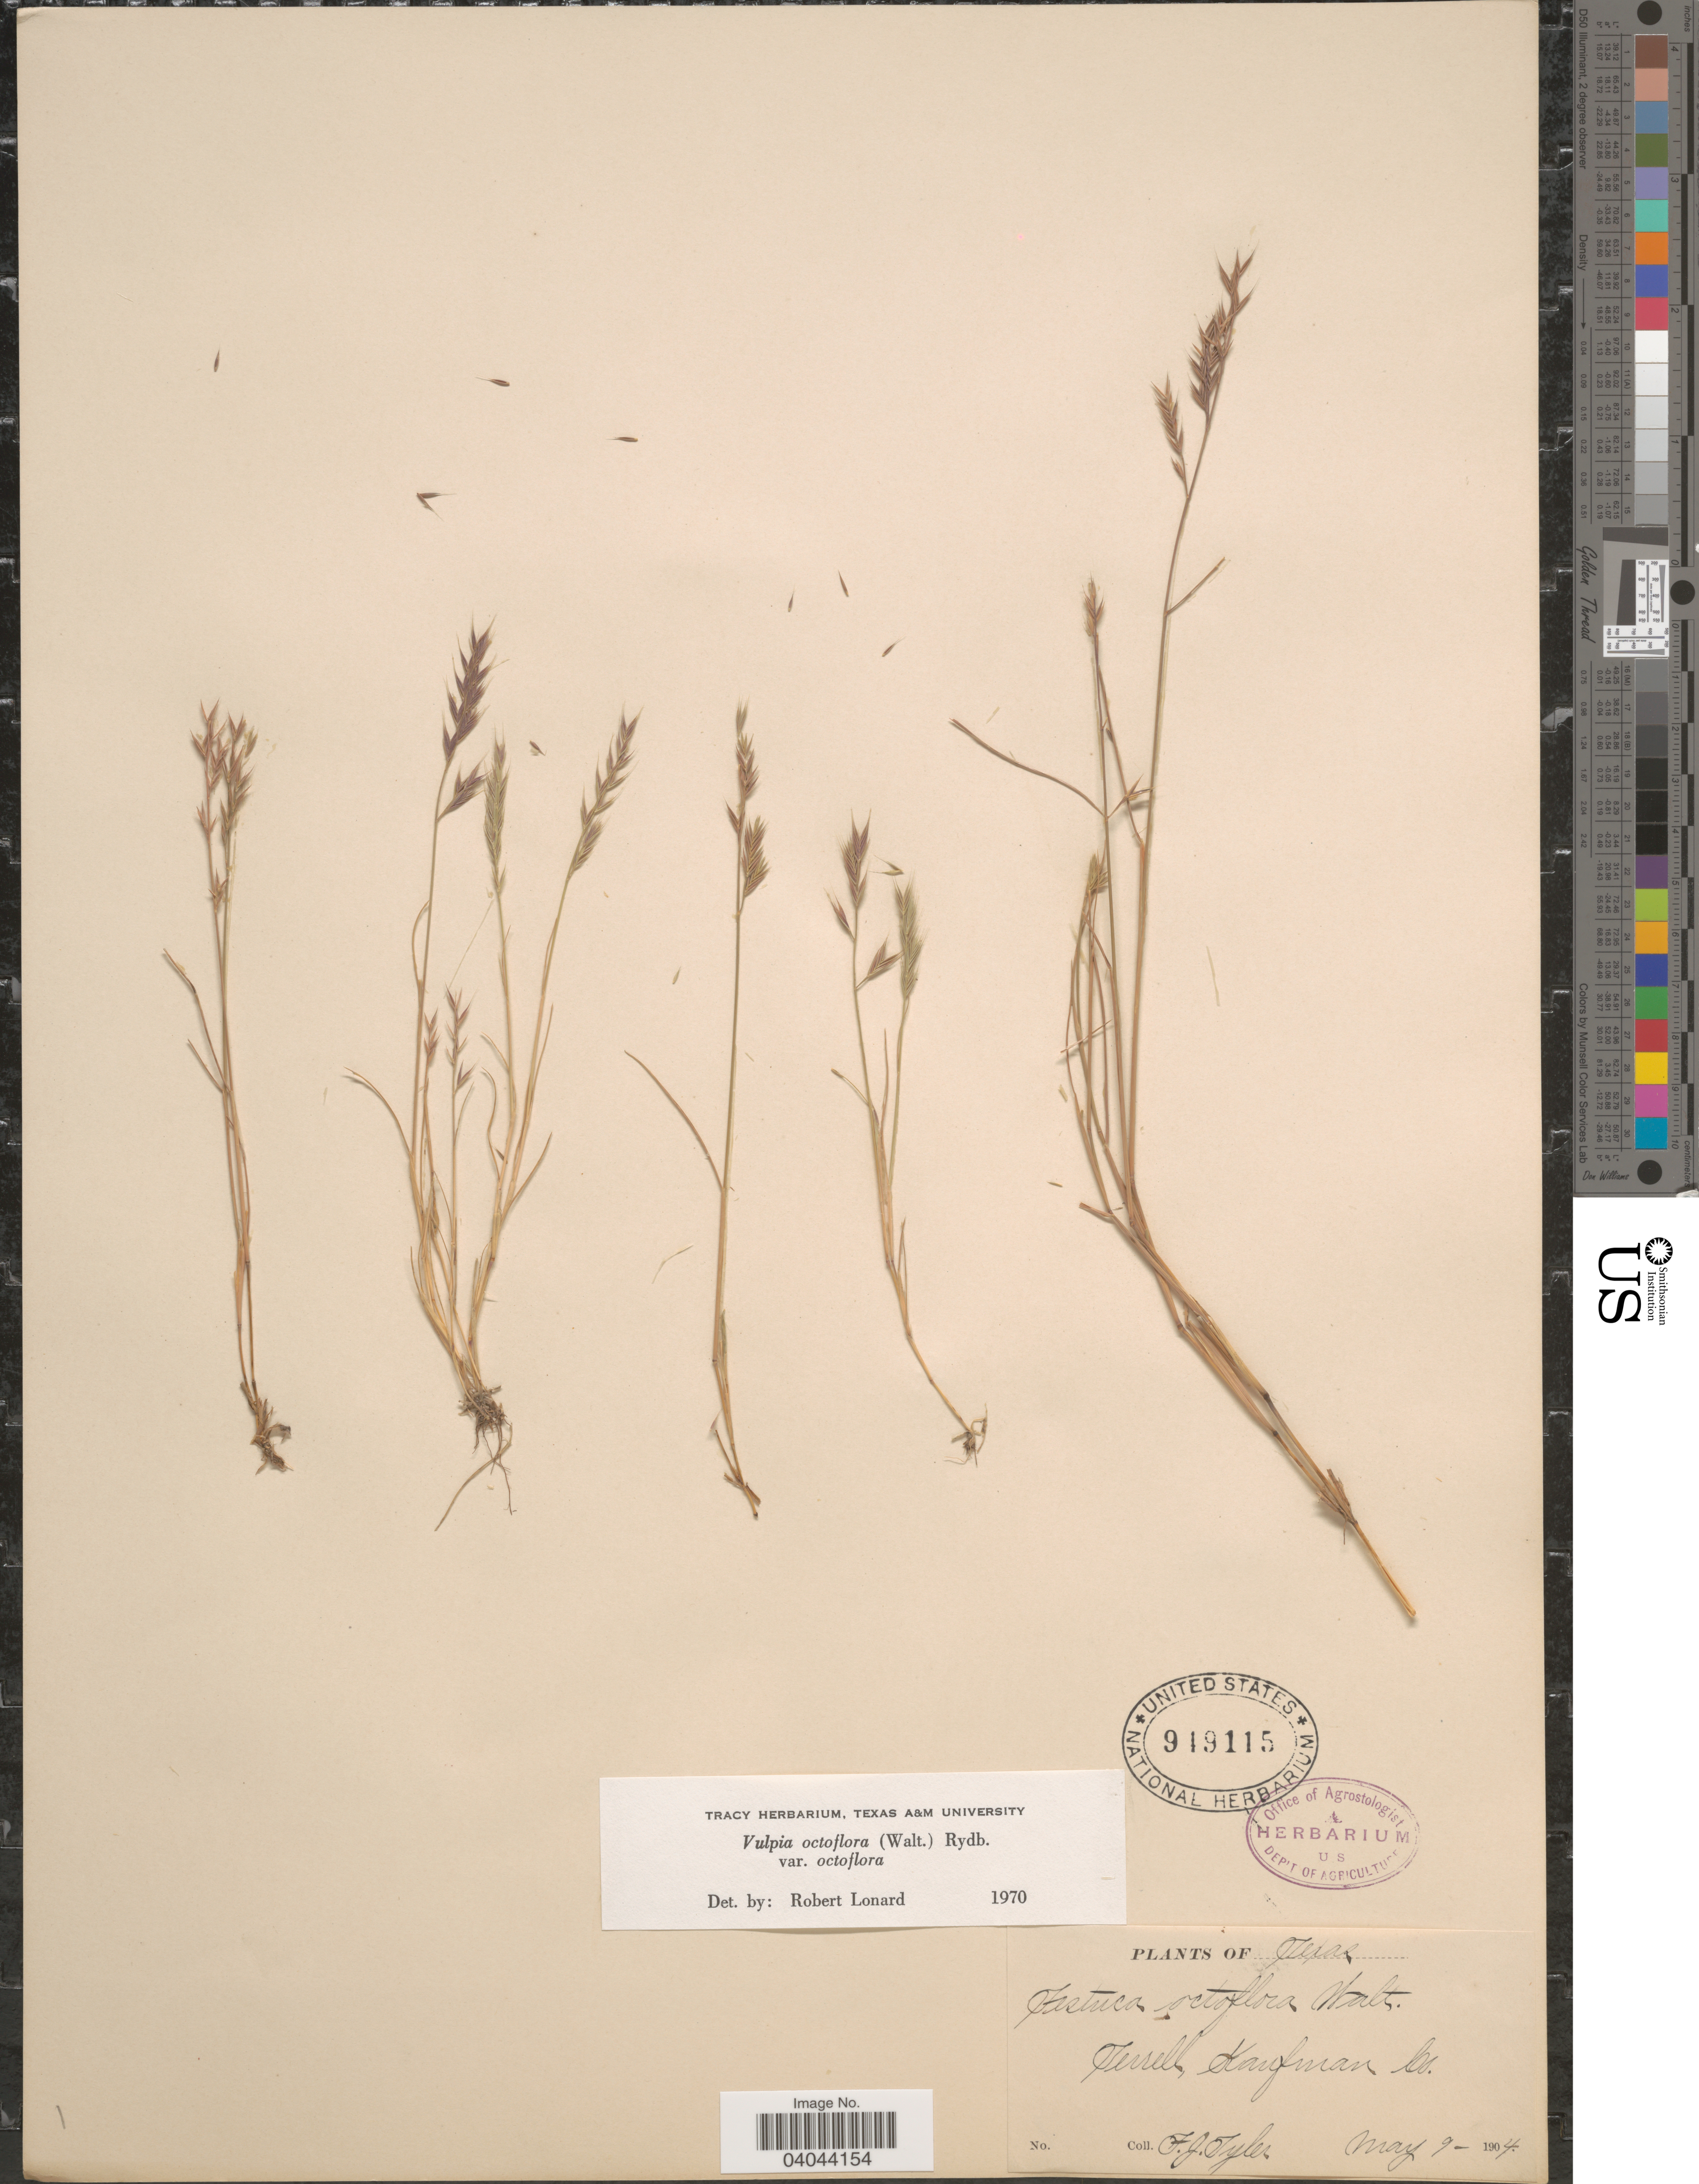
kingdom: Plantae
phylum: Tracheophyta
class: Liliopsida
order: Poales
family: Poaceae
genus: Festuca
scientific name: Festuca octoflora var. octoflora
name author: Walter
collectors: F. Tyler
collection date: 1904-05-09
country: United States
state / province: Texas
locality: Terrell, Kaufman Co.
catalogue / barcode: US 949115